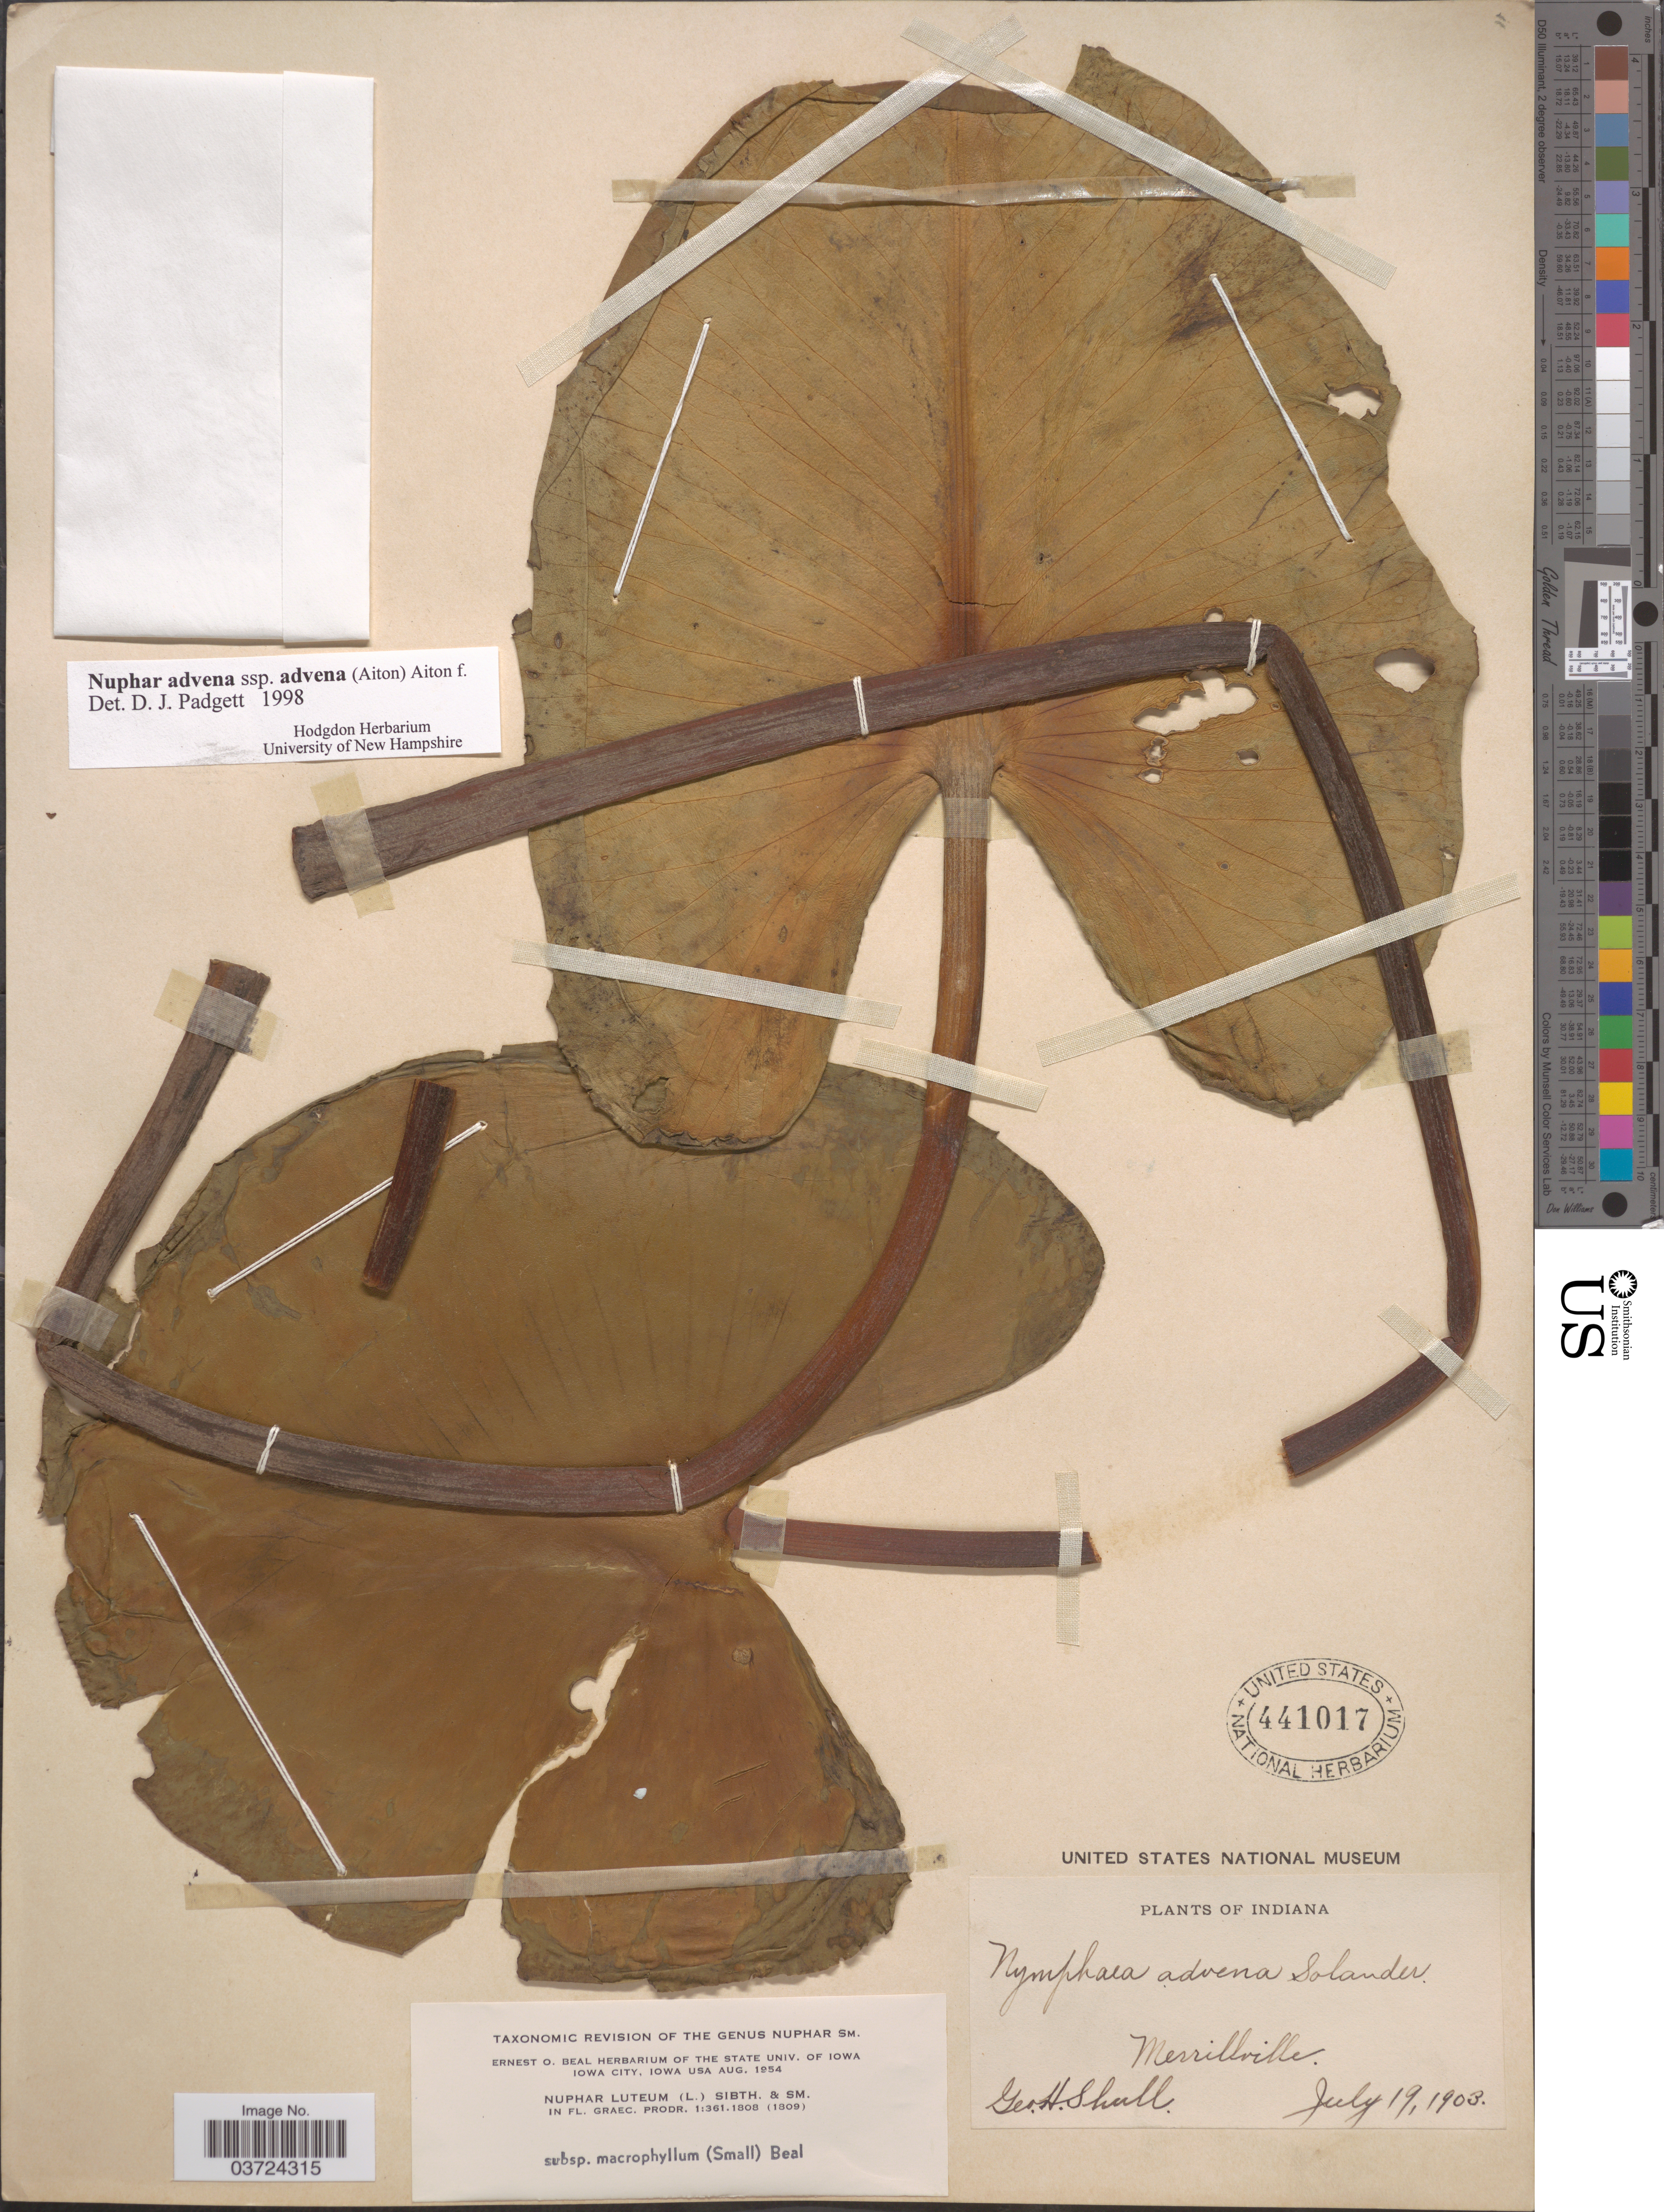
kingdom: Plantae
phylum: Tracheophyta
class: Magnoliopsida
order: Nymphaeales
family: Nymphaeaceae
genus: Nuphar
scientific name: Nuphar advena subsp. advena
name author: (Aiton) W.T. Aiton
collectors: G. H. Shull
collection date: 1903-07-19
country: United States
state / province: Indiana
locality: Merrillville.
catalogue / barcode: US 441017